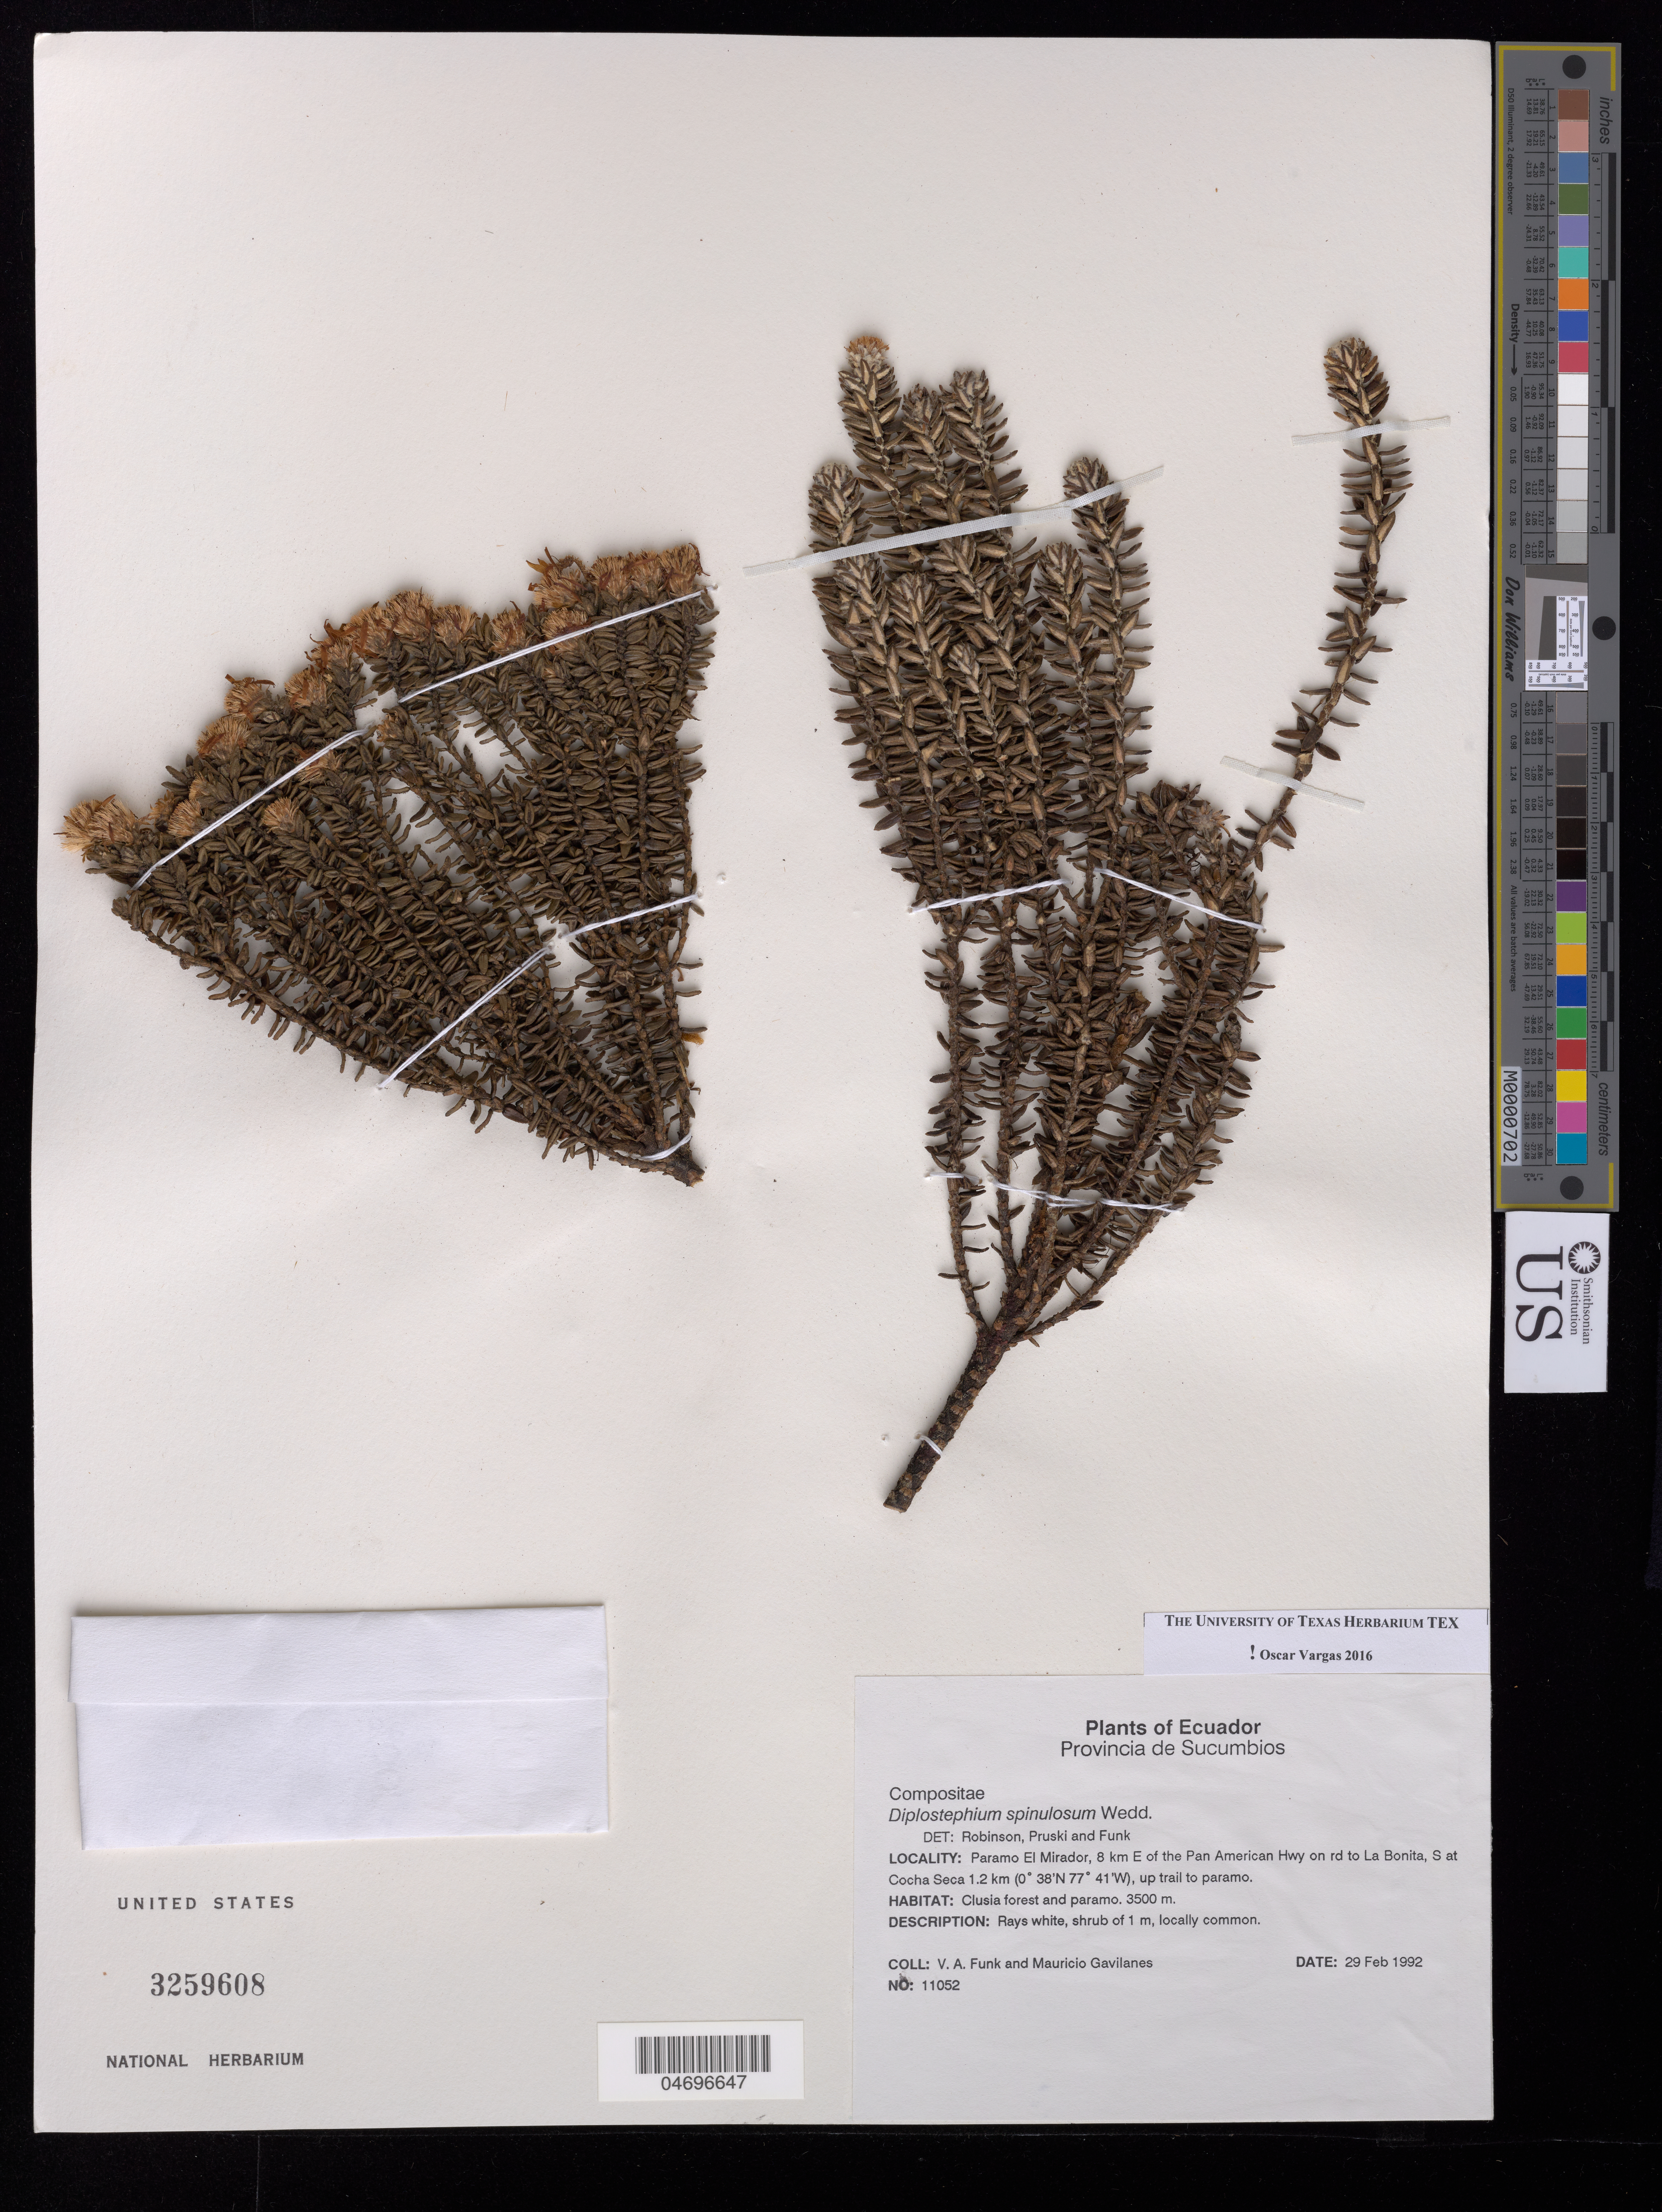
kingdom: Plantae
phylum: Tracheophyta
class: Magnoliopsida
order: Asterales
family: Asteraceae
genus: Diplostephium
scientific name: Diplostephium spinulosum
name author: Wedd.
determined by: Vargas, Oscar M.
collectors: V. Funk & M. Gavilanes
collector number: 11052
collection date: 1992-02-29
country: Ecuador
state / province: Sucumbíos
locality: Paramo El Mirador, 8 km E of the Pan American Hwy on ro to La Bonita, S aat Cocha Seca 1.2 km and up trail to paramo.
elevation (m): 3500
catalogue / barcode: US 3259608